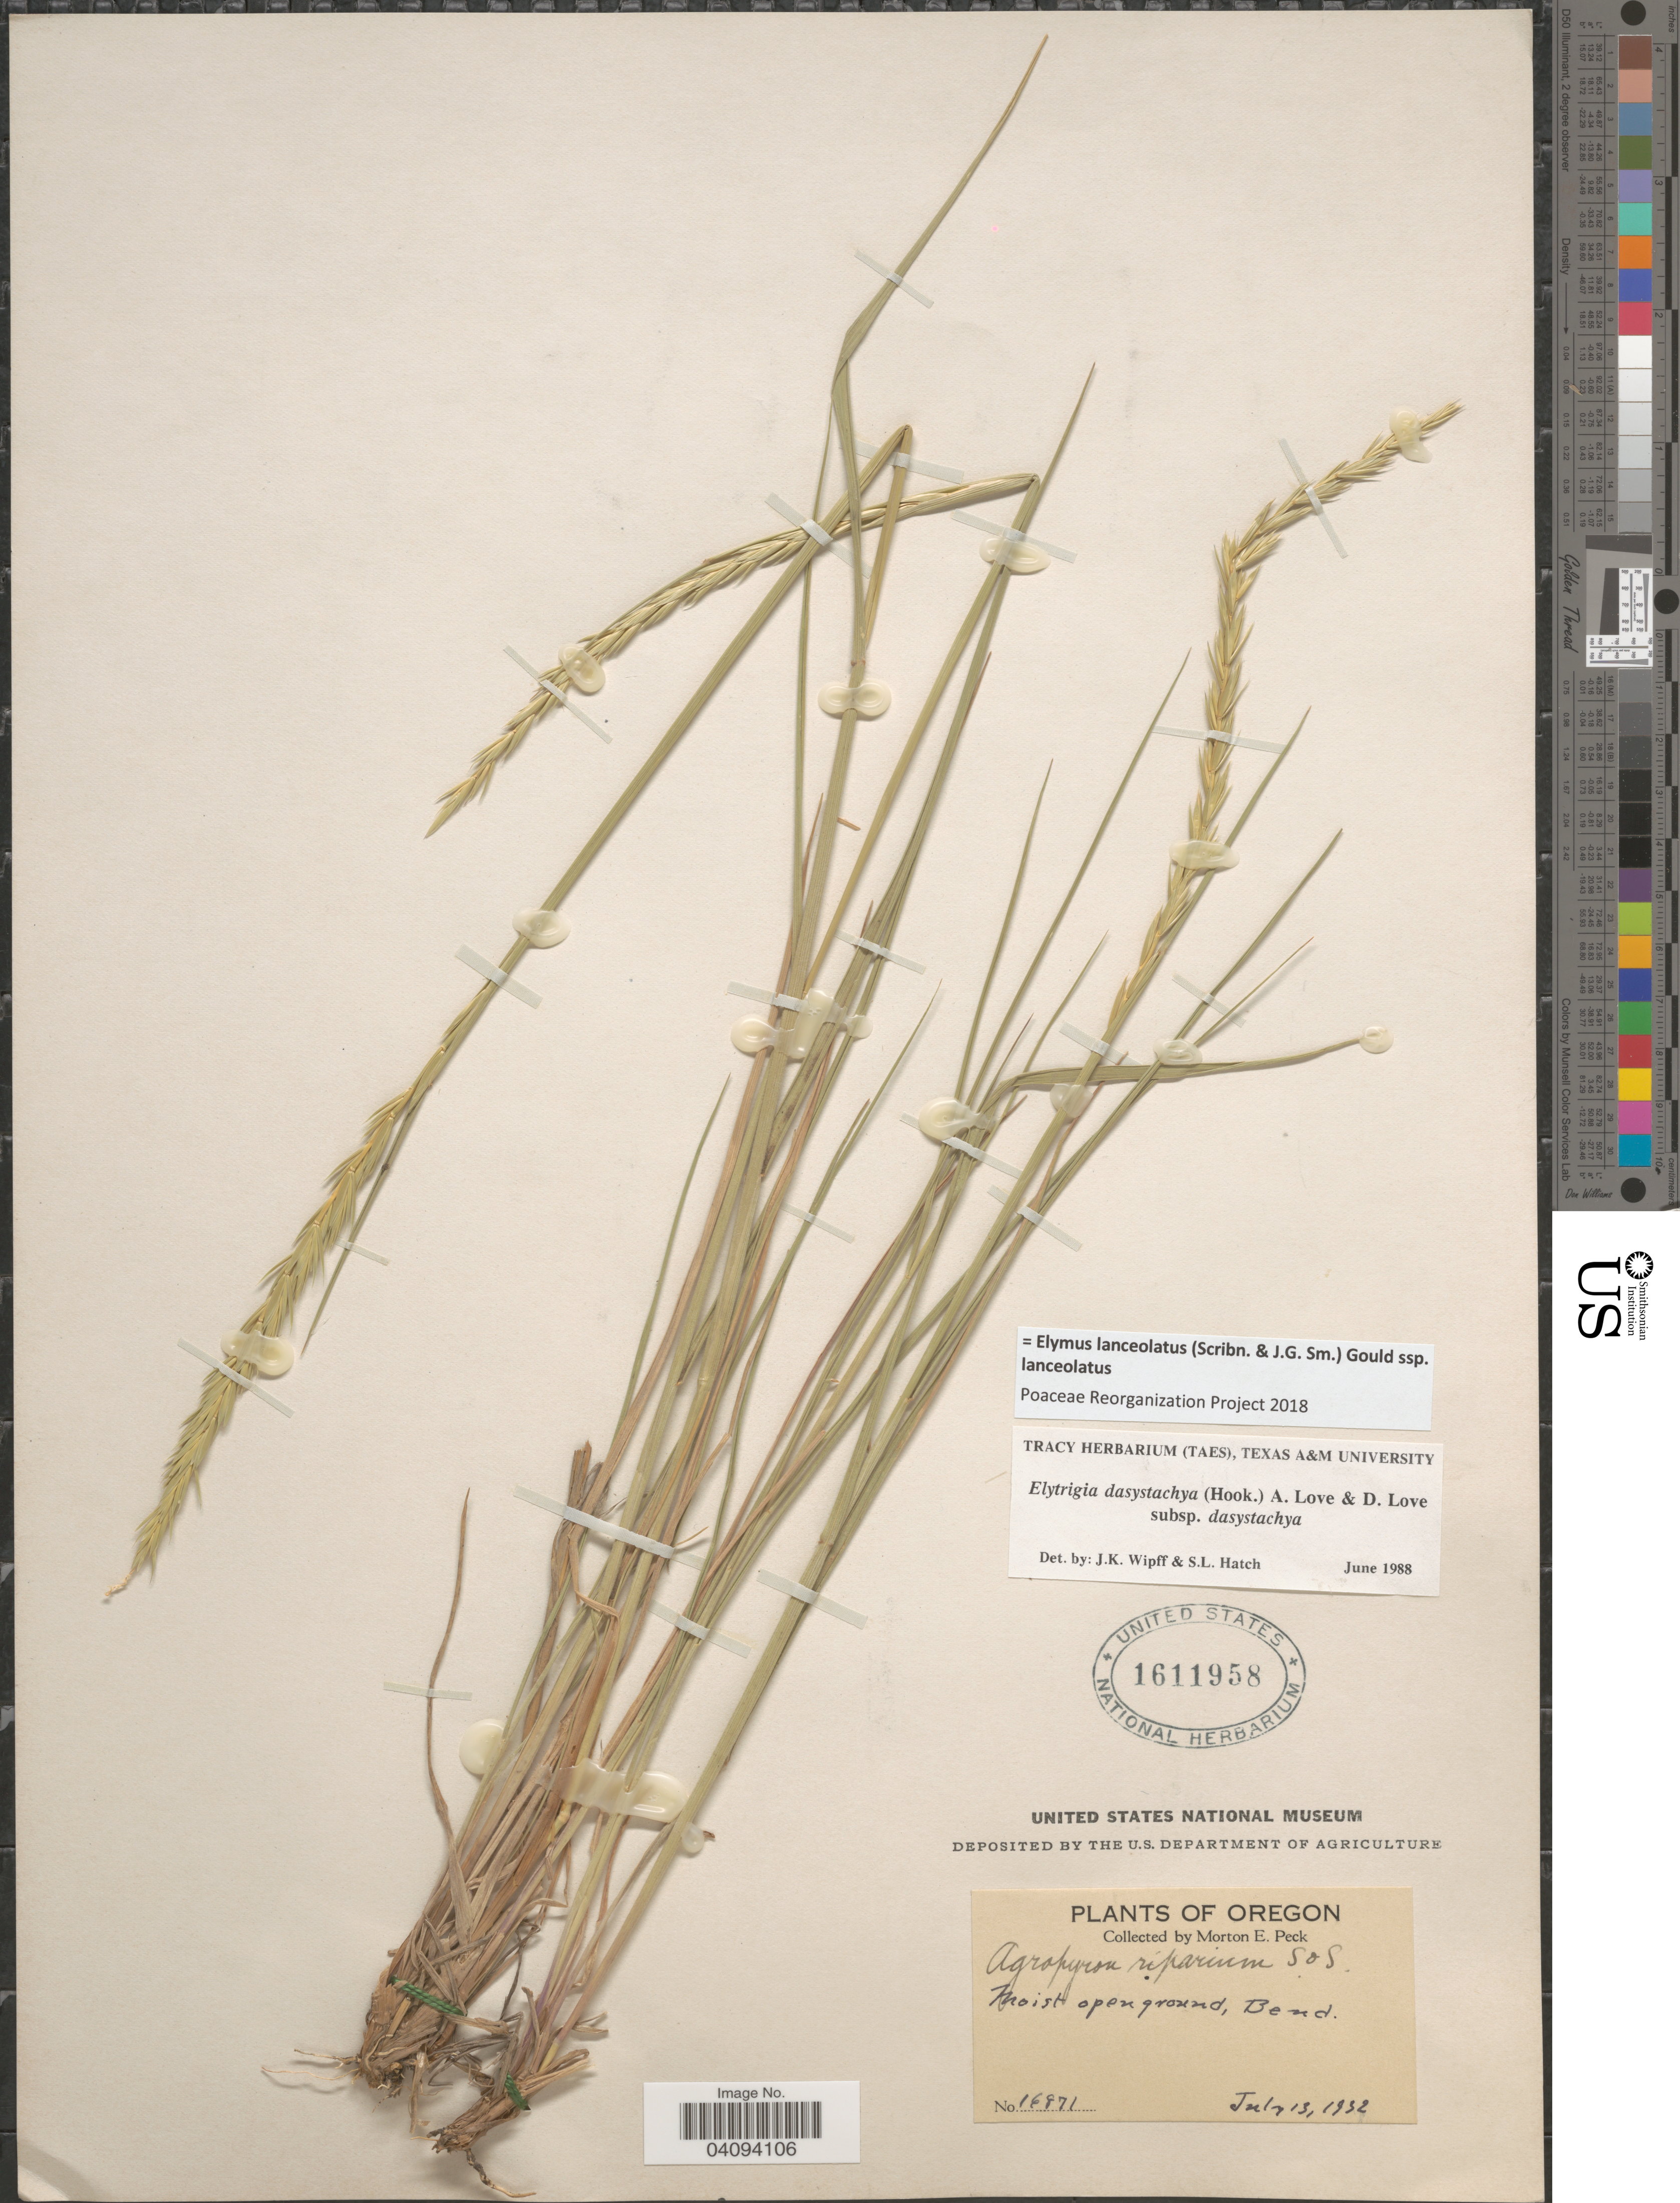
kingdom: Plantae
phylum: Tracheophyta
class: Liliopsida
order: Poales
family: Poaceae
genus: Elymus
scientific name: Elymus lanceolatus subsp. lanceolatus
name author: (Scribn. & J.G. Sm.) Gould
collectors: M. E. Peck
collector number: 16871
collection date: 1932-07-13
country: United States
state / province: Oregon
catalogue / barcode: US 1611958